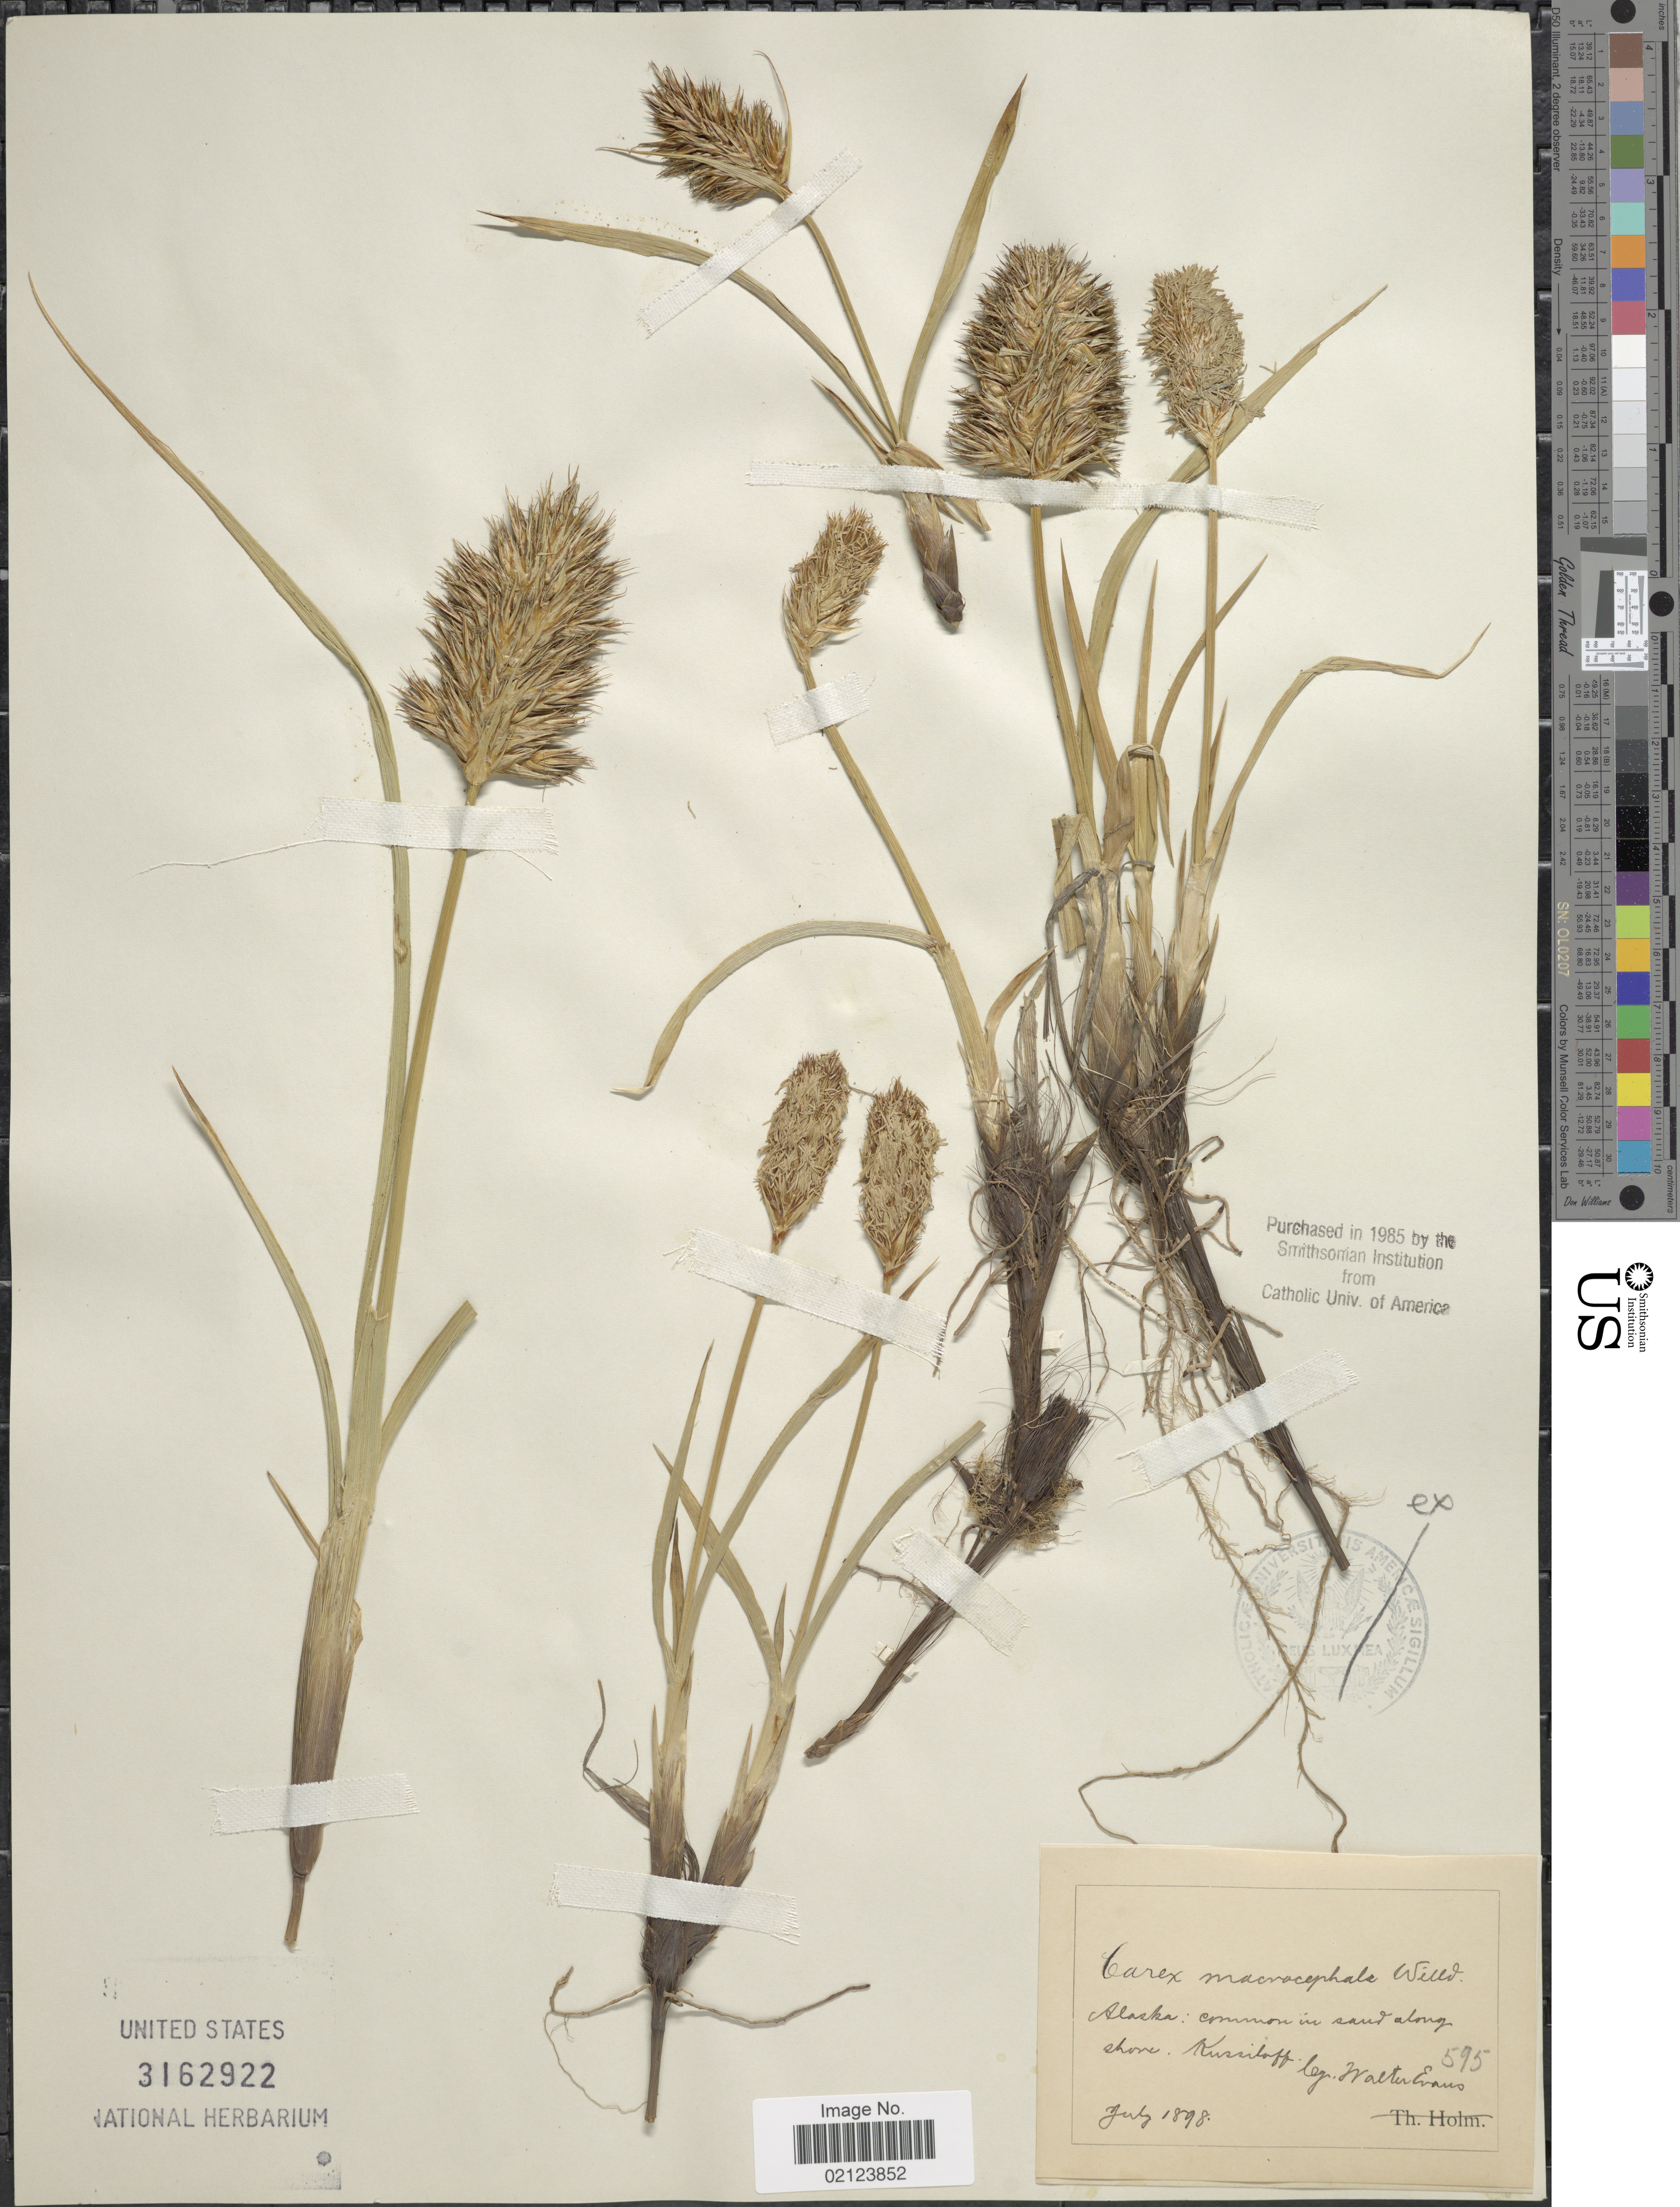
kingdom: Plantae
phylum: Tracheophyta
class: Liliopsida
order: Poales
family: Cyperaceae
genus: Carex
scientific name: Carex macrocephala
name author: Willd. ex Spreng.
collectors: W. H. Evans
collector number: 595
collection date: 1898-07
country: United States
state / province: Alaska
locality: Common in sand along shore, Kussiloff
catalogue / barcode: US 3162922